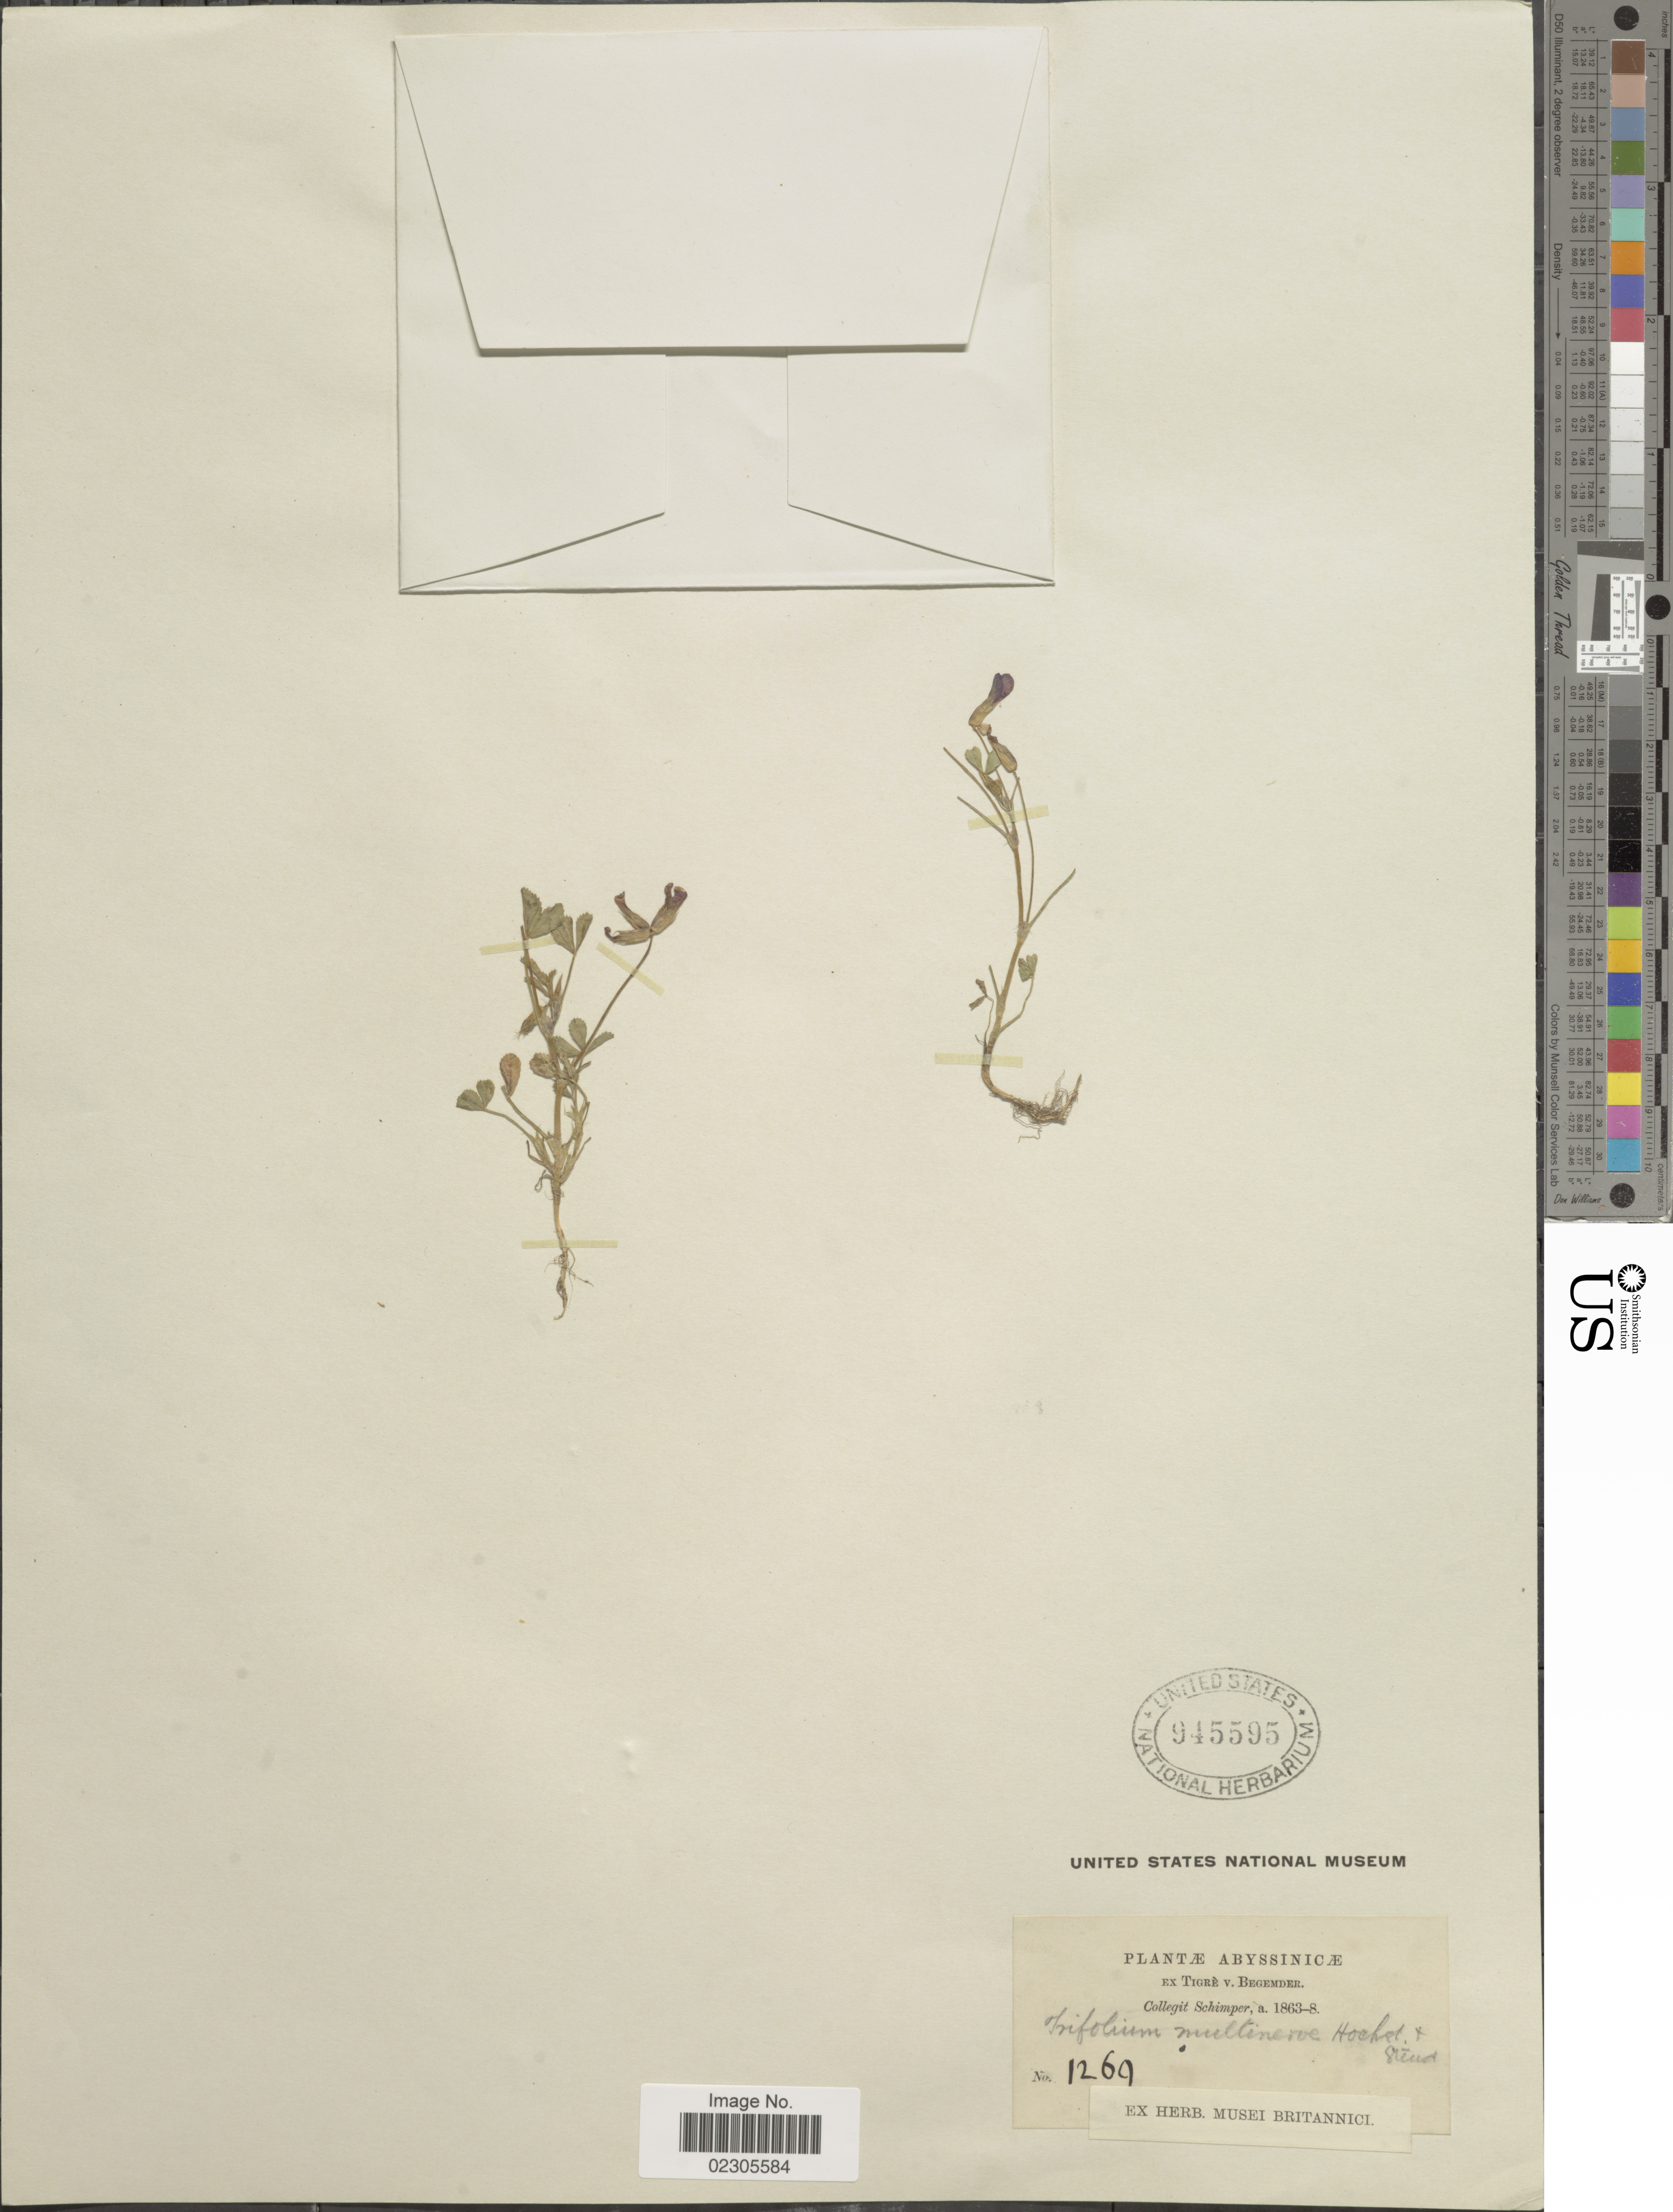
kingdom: Plantae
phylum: Tracheophyta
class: Magnoliopsida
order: Fabales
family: Fabaceae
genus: Trifolium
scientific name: Trifolium multinerve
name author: A. Rich.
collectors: -. Schimper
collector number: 1269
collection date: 1863/1868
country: Eritrea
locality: Abyssinicae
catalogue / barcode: US 945595